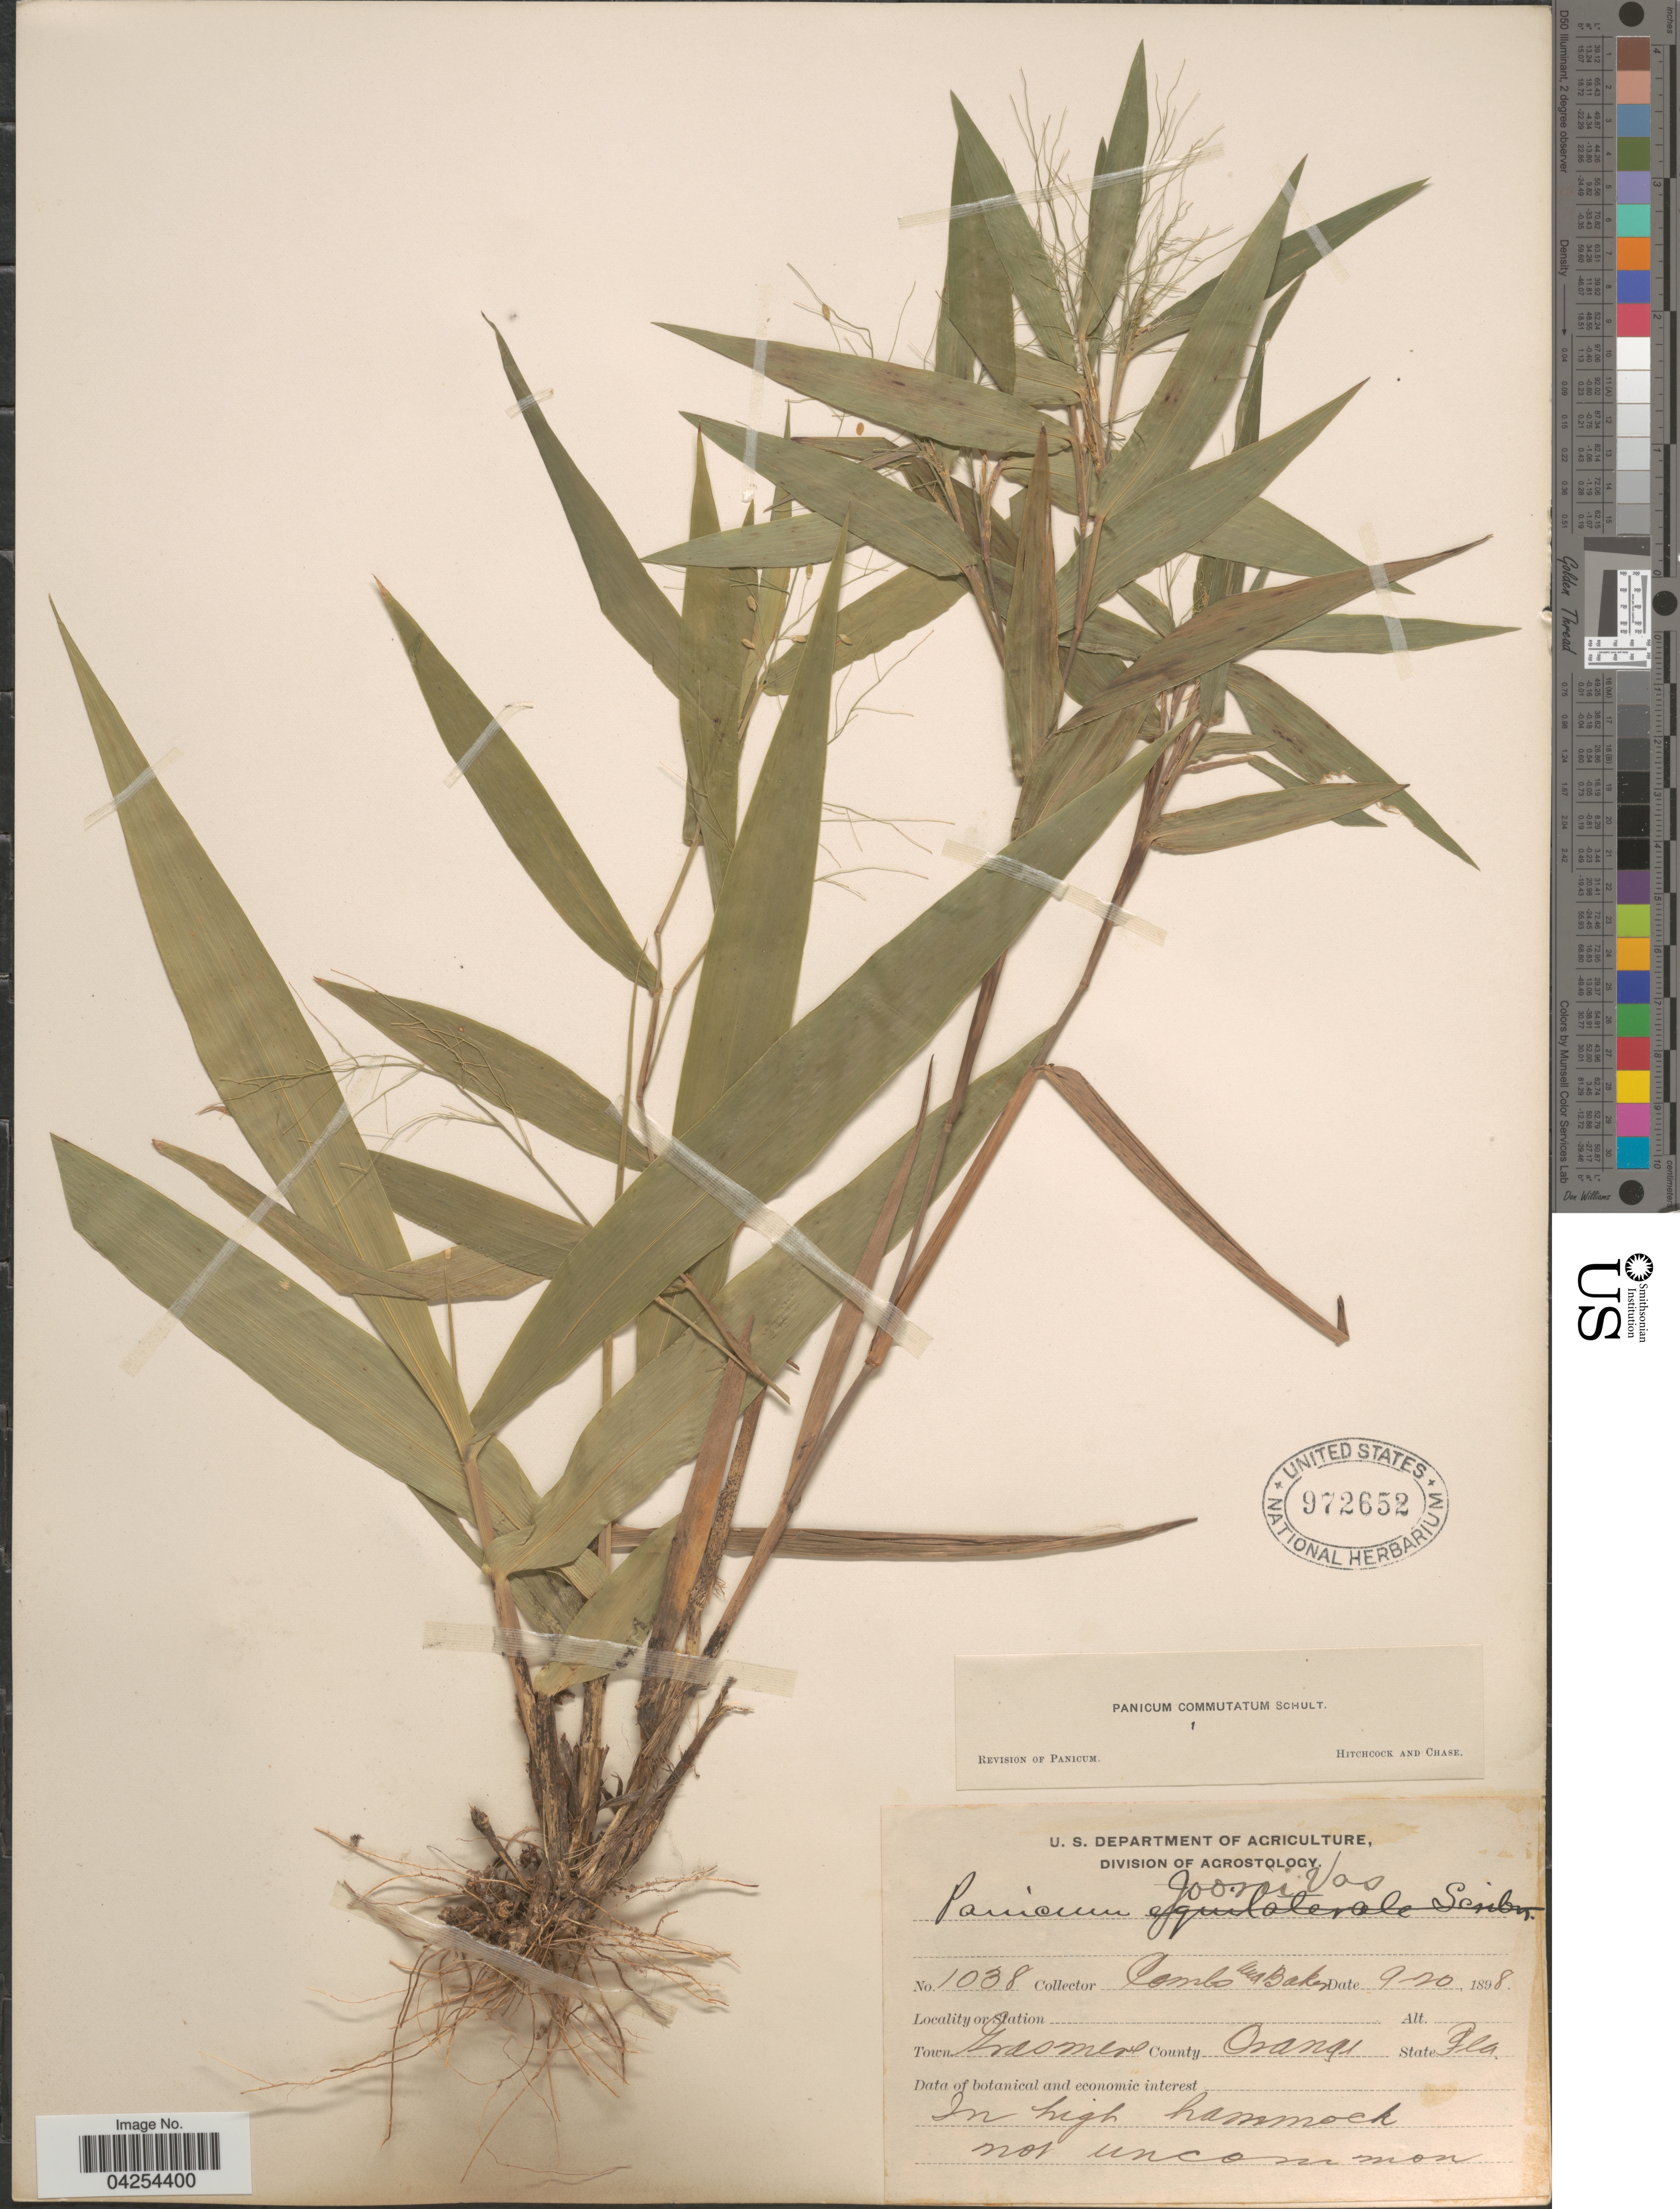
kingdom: Plantae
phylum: Tracheophyta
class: Liliopsida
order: Poales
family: Poaceae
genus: Dichanthelium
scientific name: Dichanthelium commutatum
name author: (Schult.) Gould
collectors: -. Combs & -- Baker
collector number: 1038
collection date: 1898-09-20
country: United States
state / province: Florida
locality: Town Grasmere. County Orange.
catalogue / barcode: US 972652